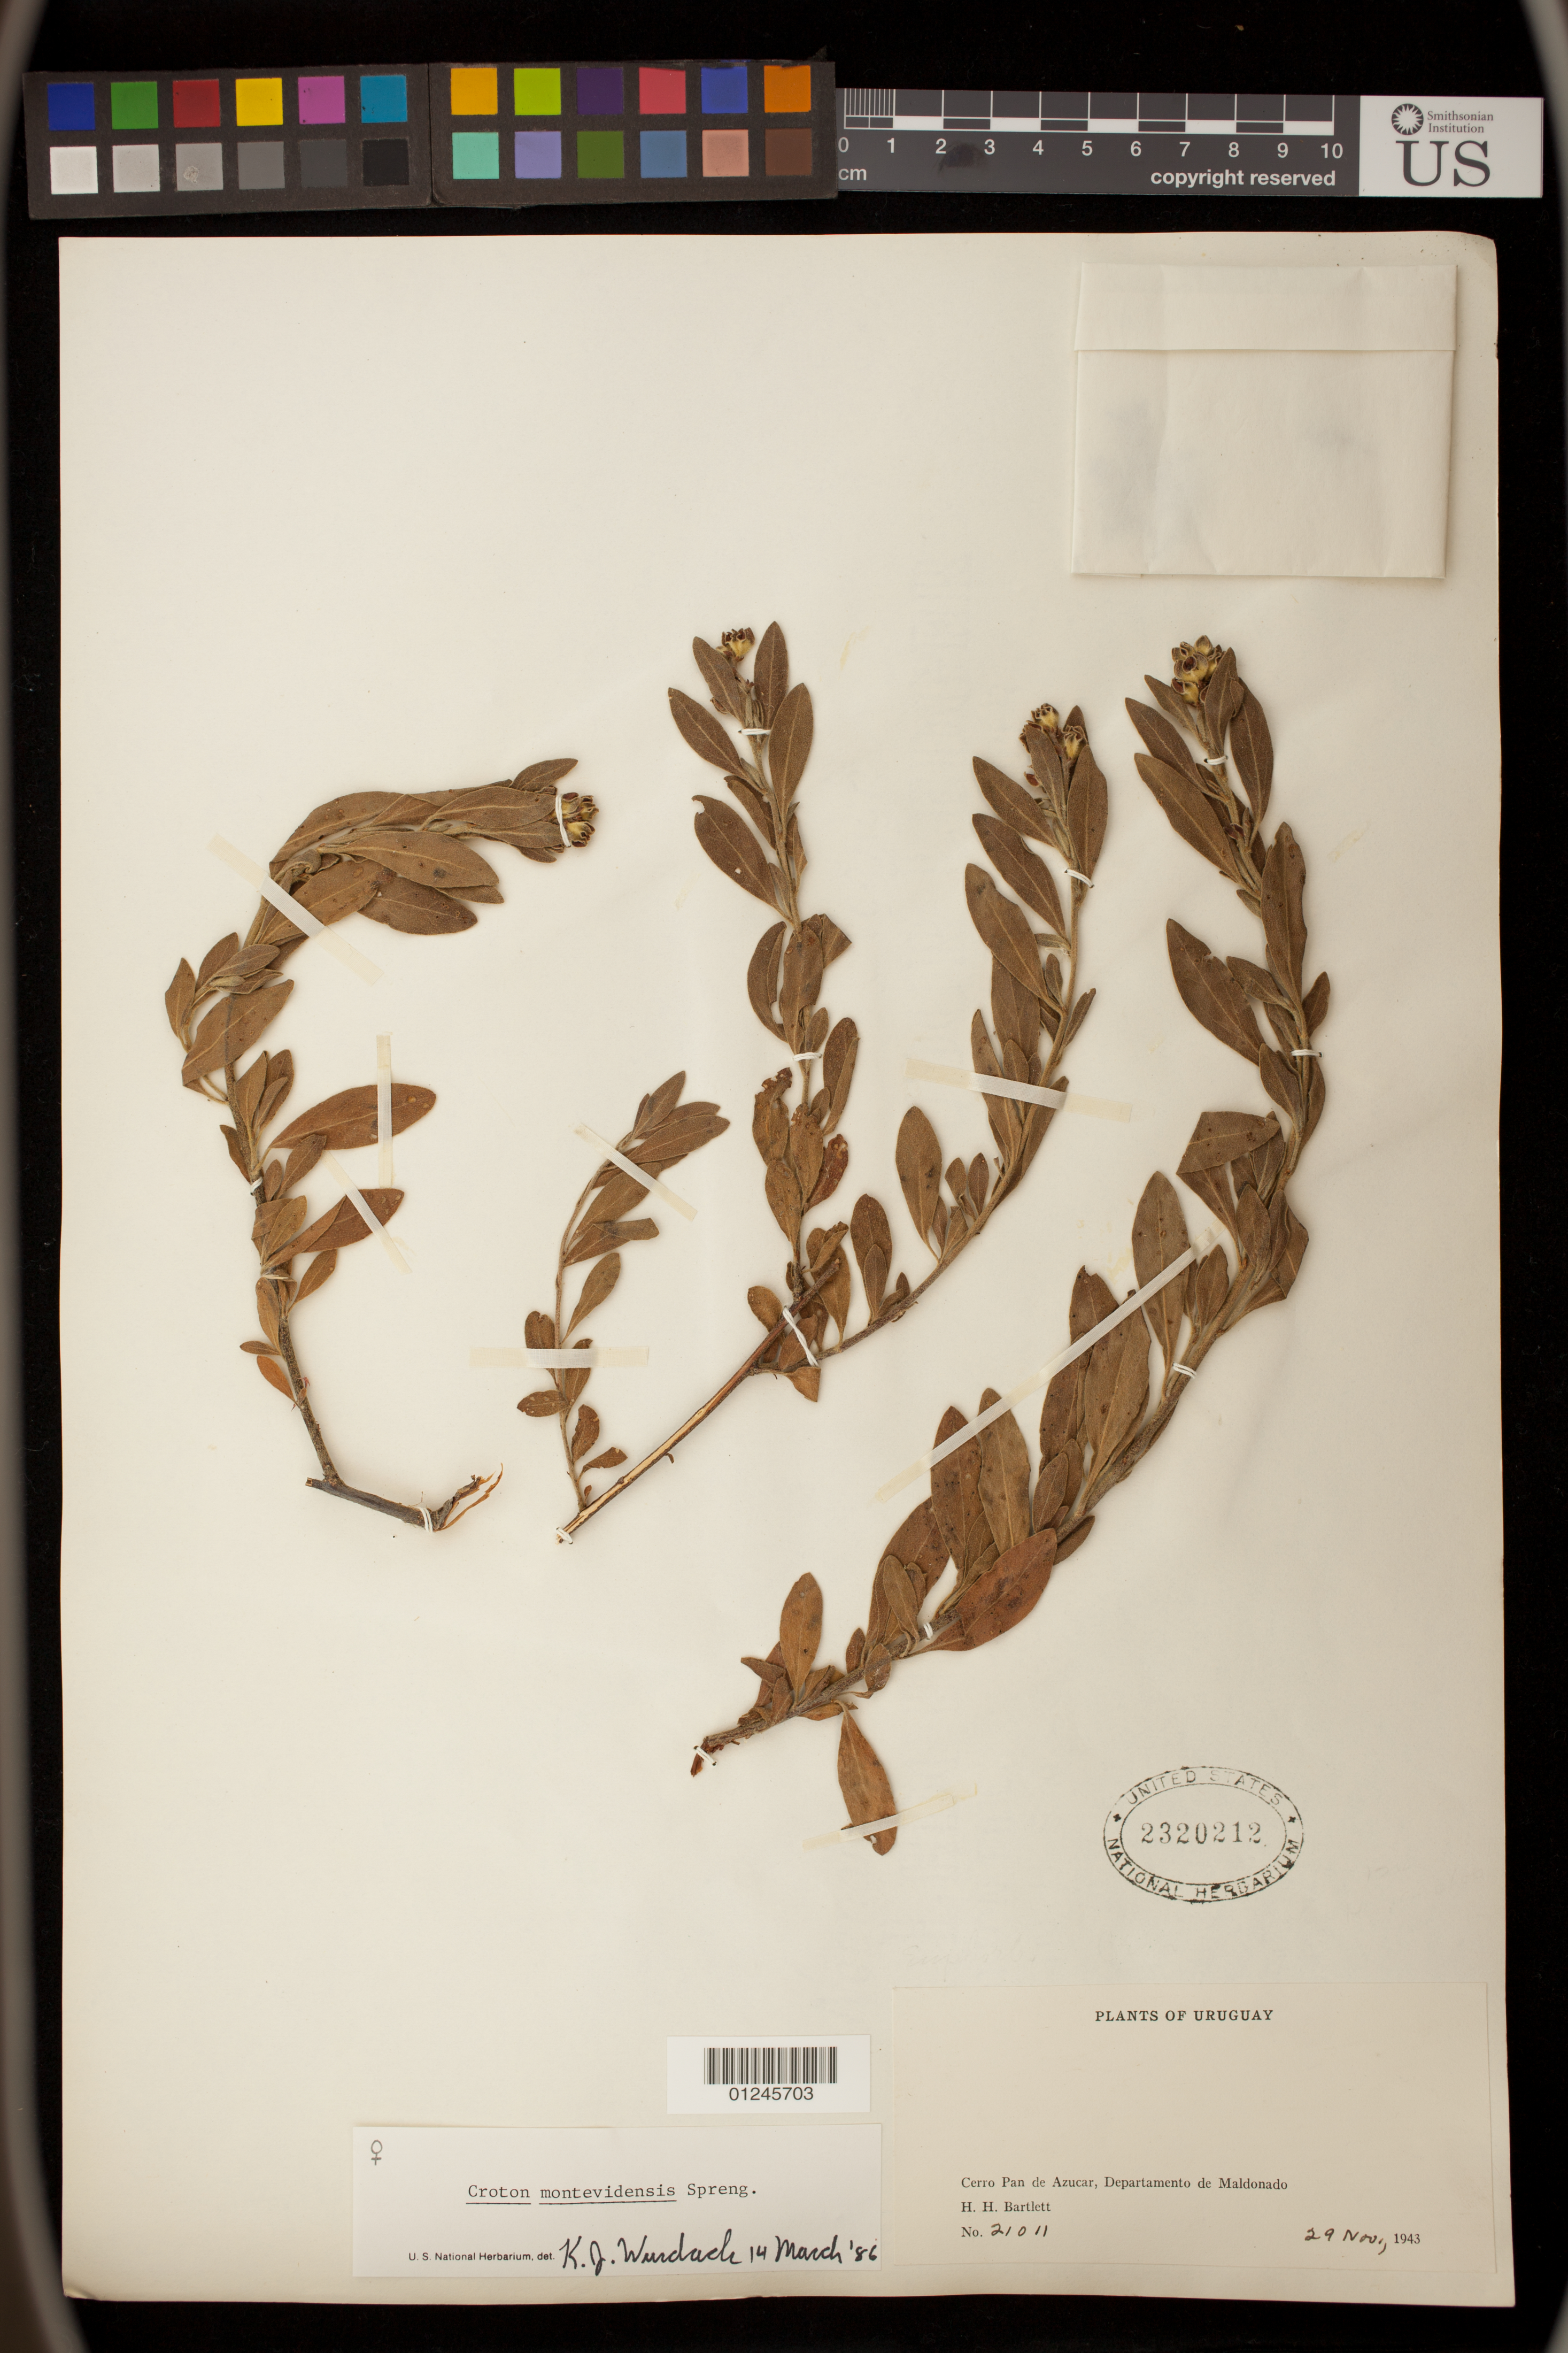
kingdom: Plantae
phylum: Tracheophyta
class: Magnoliopsida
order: Malpighiales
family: Euphorbiaceae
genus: Croton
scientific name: Croton montevidensis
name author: Spreng.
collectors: H. H. Bartlett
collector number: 21011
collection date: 1943-11-29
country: Uruguay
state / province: Maldonado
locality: Cerro Pan de Azucar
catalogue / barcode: US 2320212